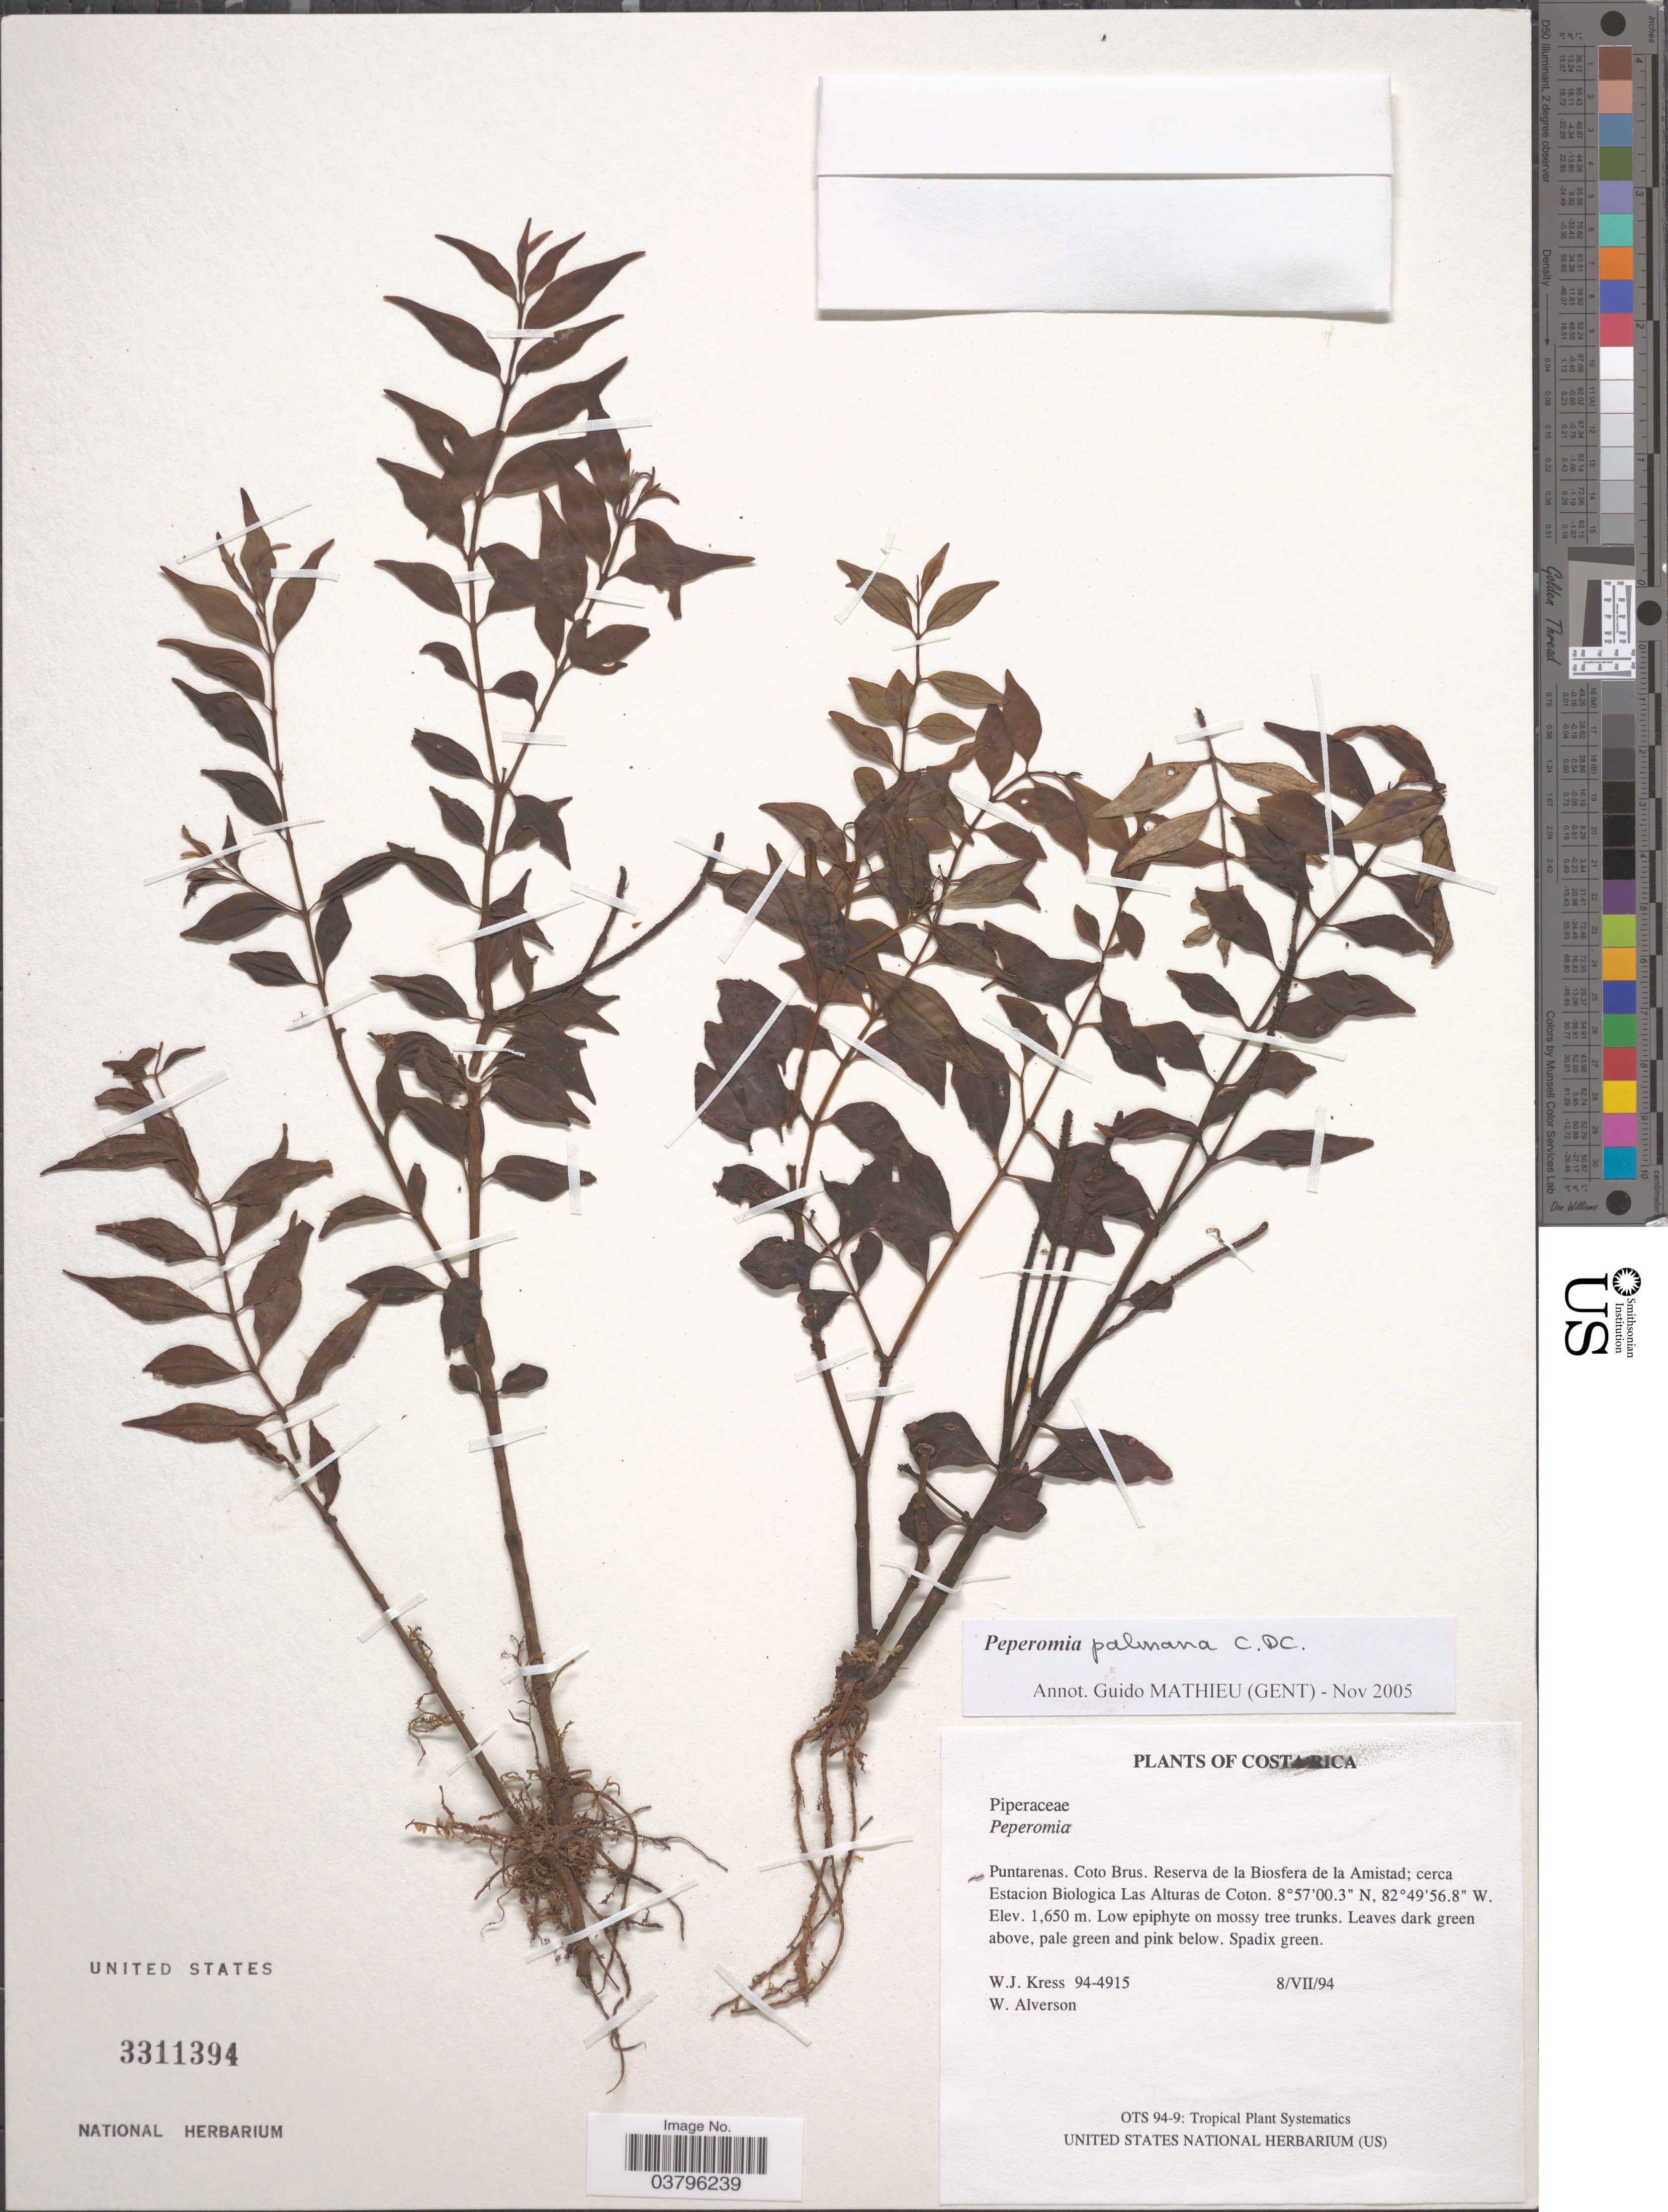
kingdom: Plantae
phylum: Tracheophyta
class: Magnoliopsida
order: Piperales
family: Piperaceae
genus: Peperomia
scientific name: Peperomia palmana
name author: C. DC.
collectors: W. J. Kress & W. S. Alverson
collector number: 94-4915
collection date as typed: Transcribed d/m/y: 8/7/94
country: Costa Rica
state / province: Puntarenas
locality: Coto Brus. Reserva de la Biosfera de la Amistad; cerca Estacion Biologica Las Alturas de Coton.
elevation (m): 1650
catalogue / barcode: US 3311394